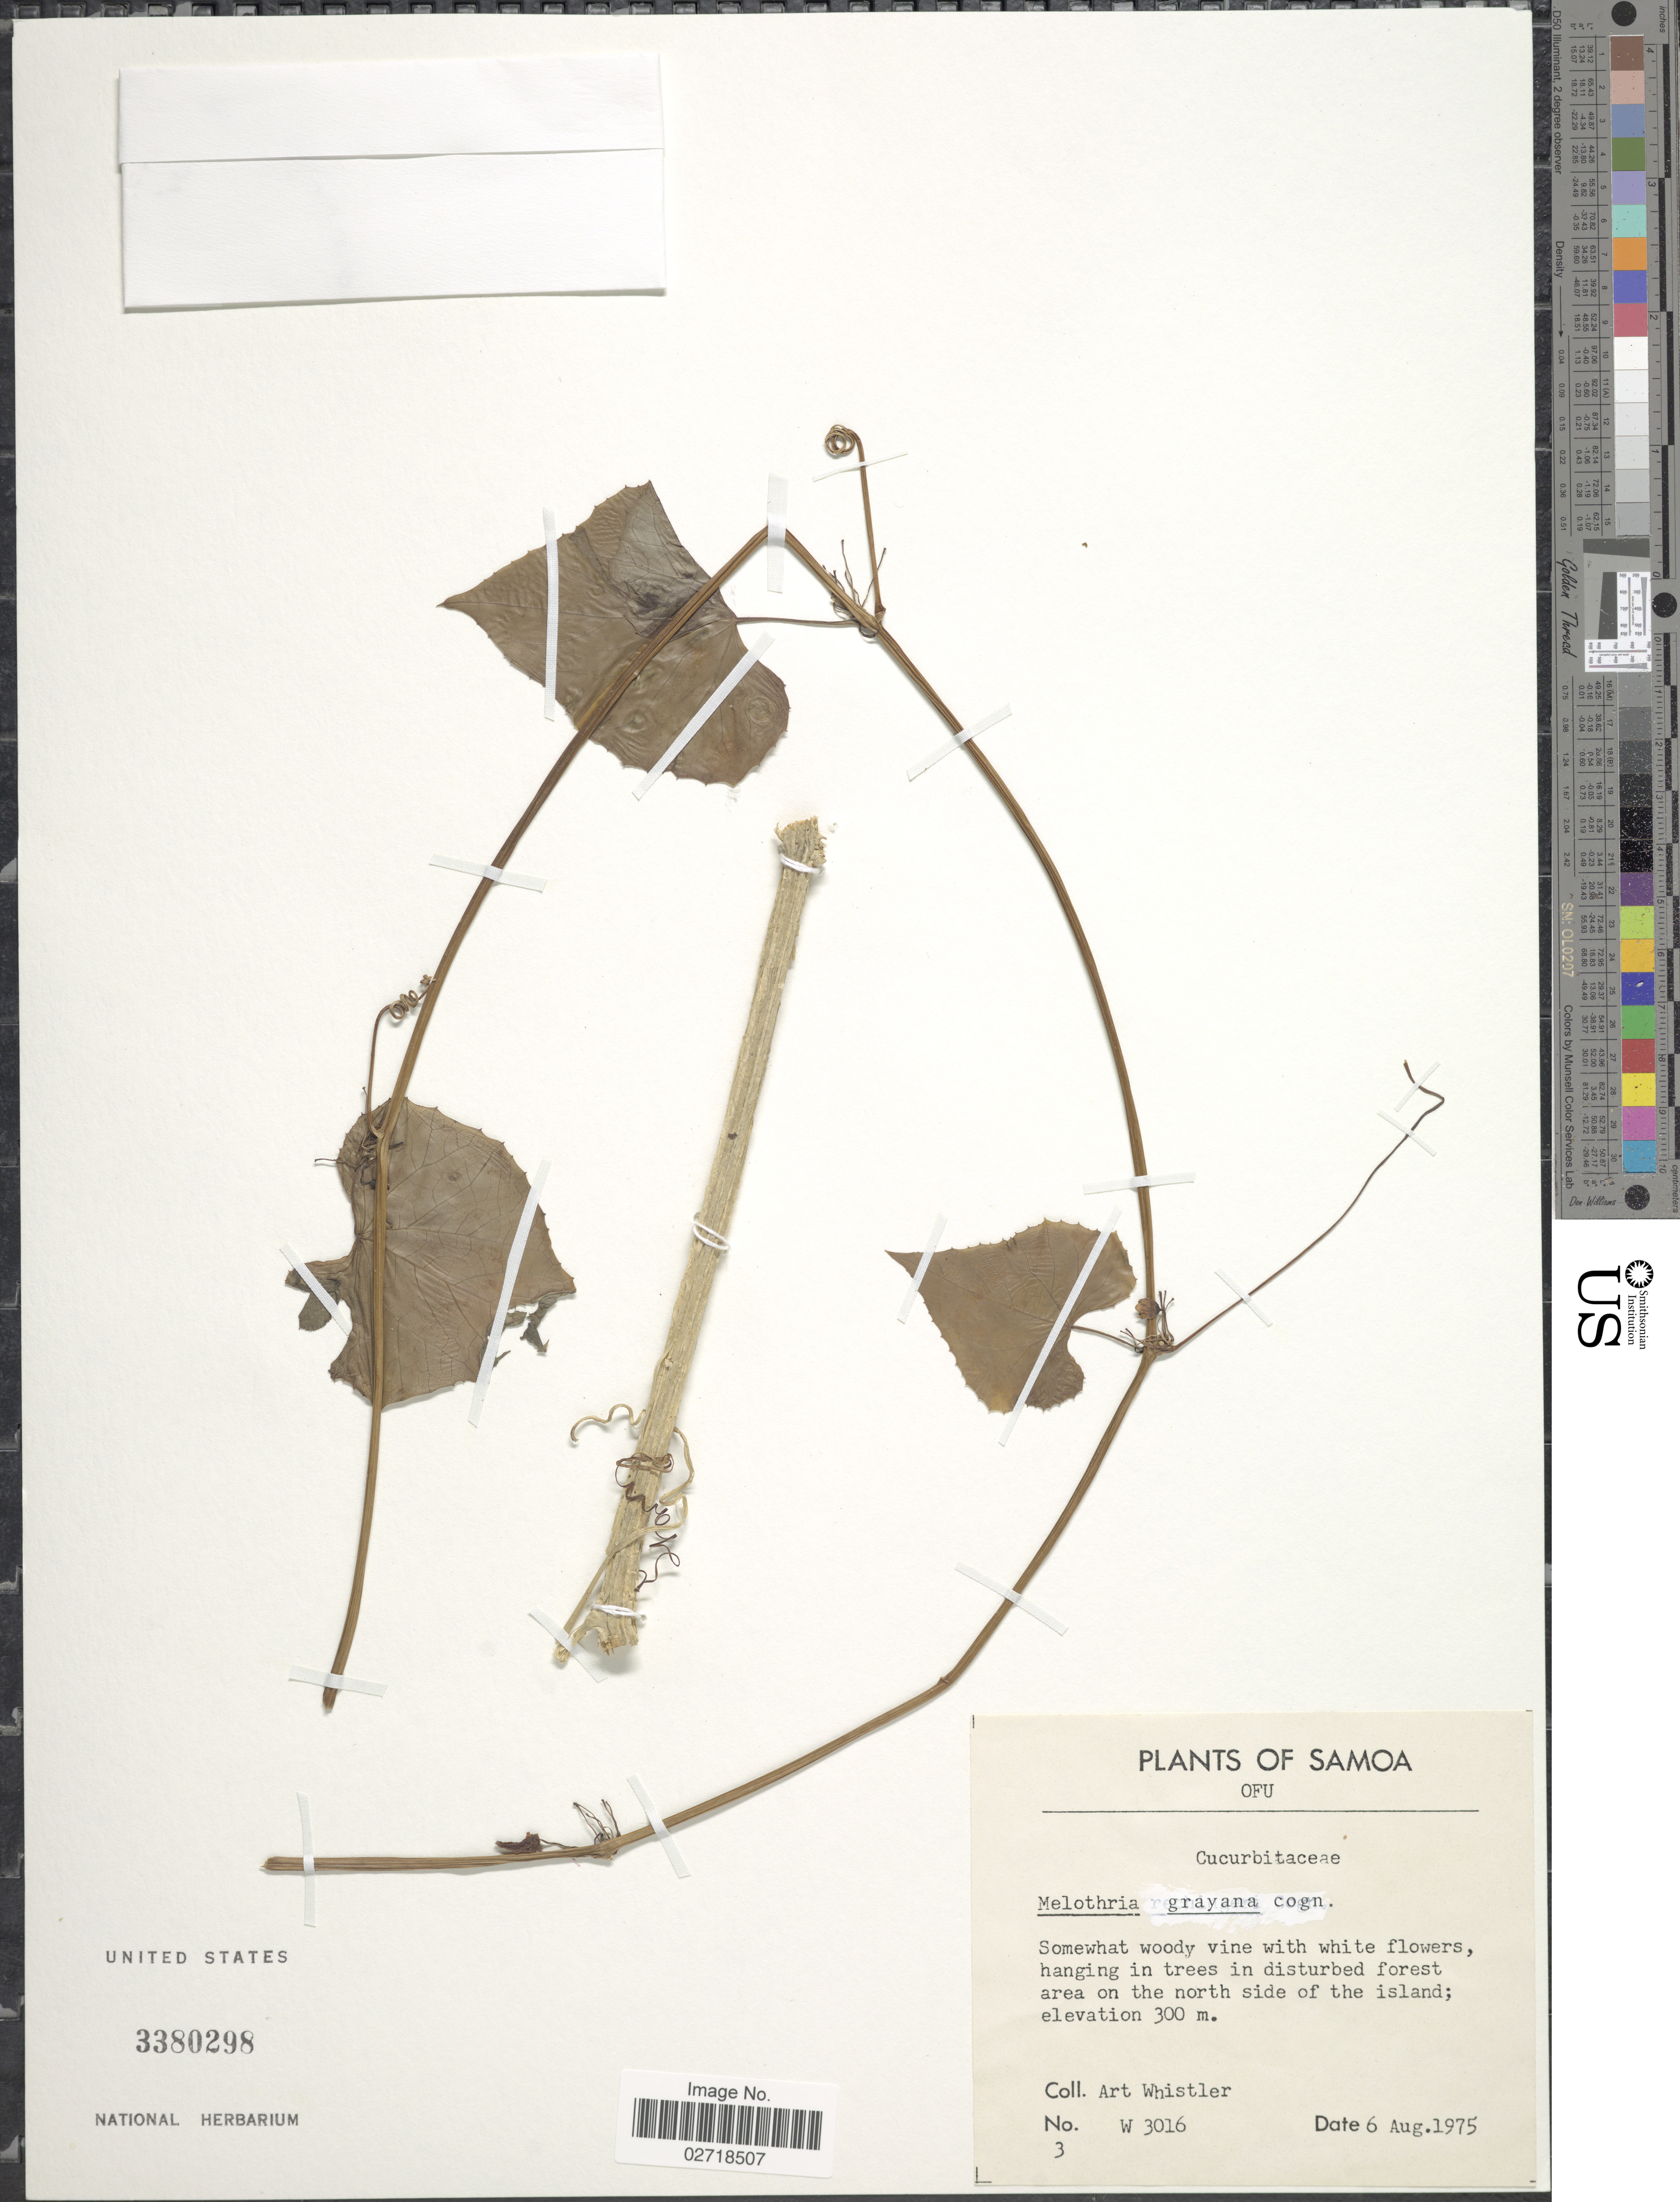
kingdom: Plantae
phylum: Tracheophyta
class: Magnoliopsida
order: Cucurbitales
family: Cucurbitaceae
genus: Zehneria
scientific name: Zehneria grayana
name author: (Cogn.) Fosberg & Sachet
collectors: A. Whistler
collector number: W 3016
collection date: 1975-08-06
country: American Samoa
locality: Samoa, Ofu, area on the north side of the island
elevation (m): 300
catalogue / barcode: US 3380298